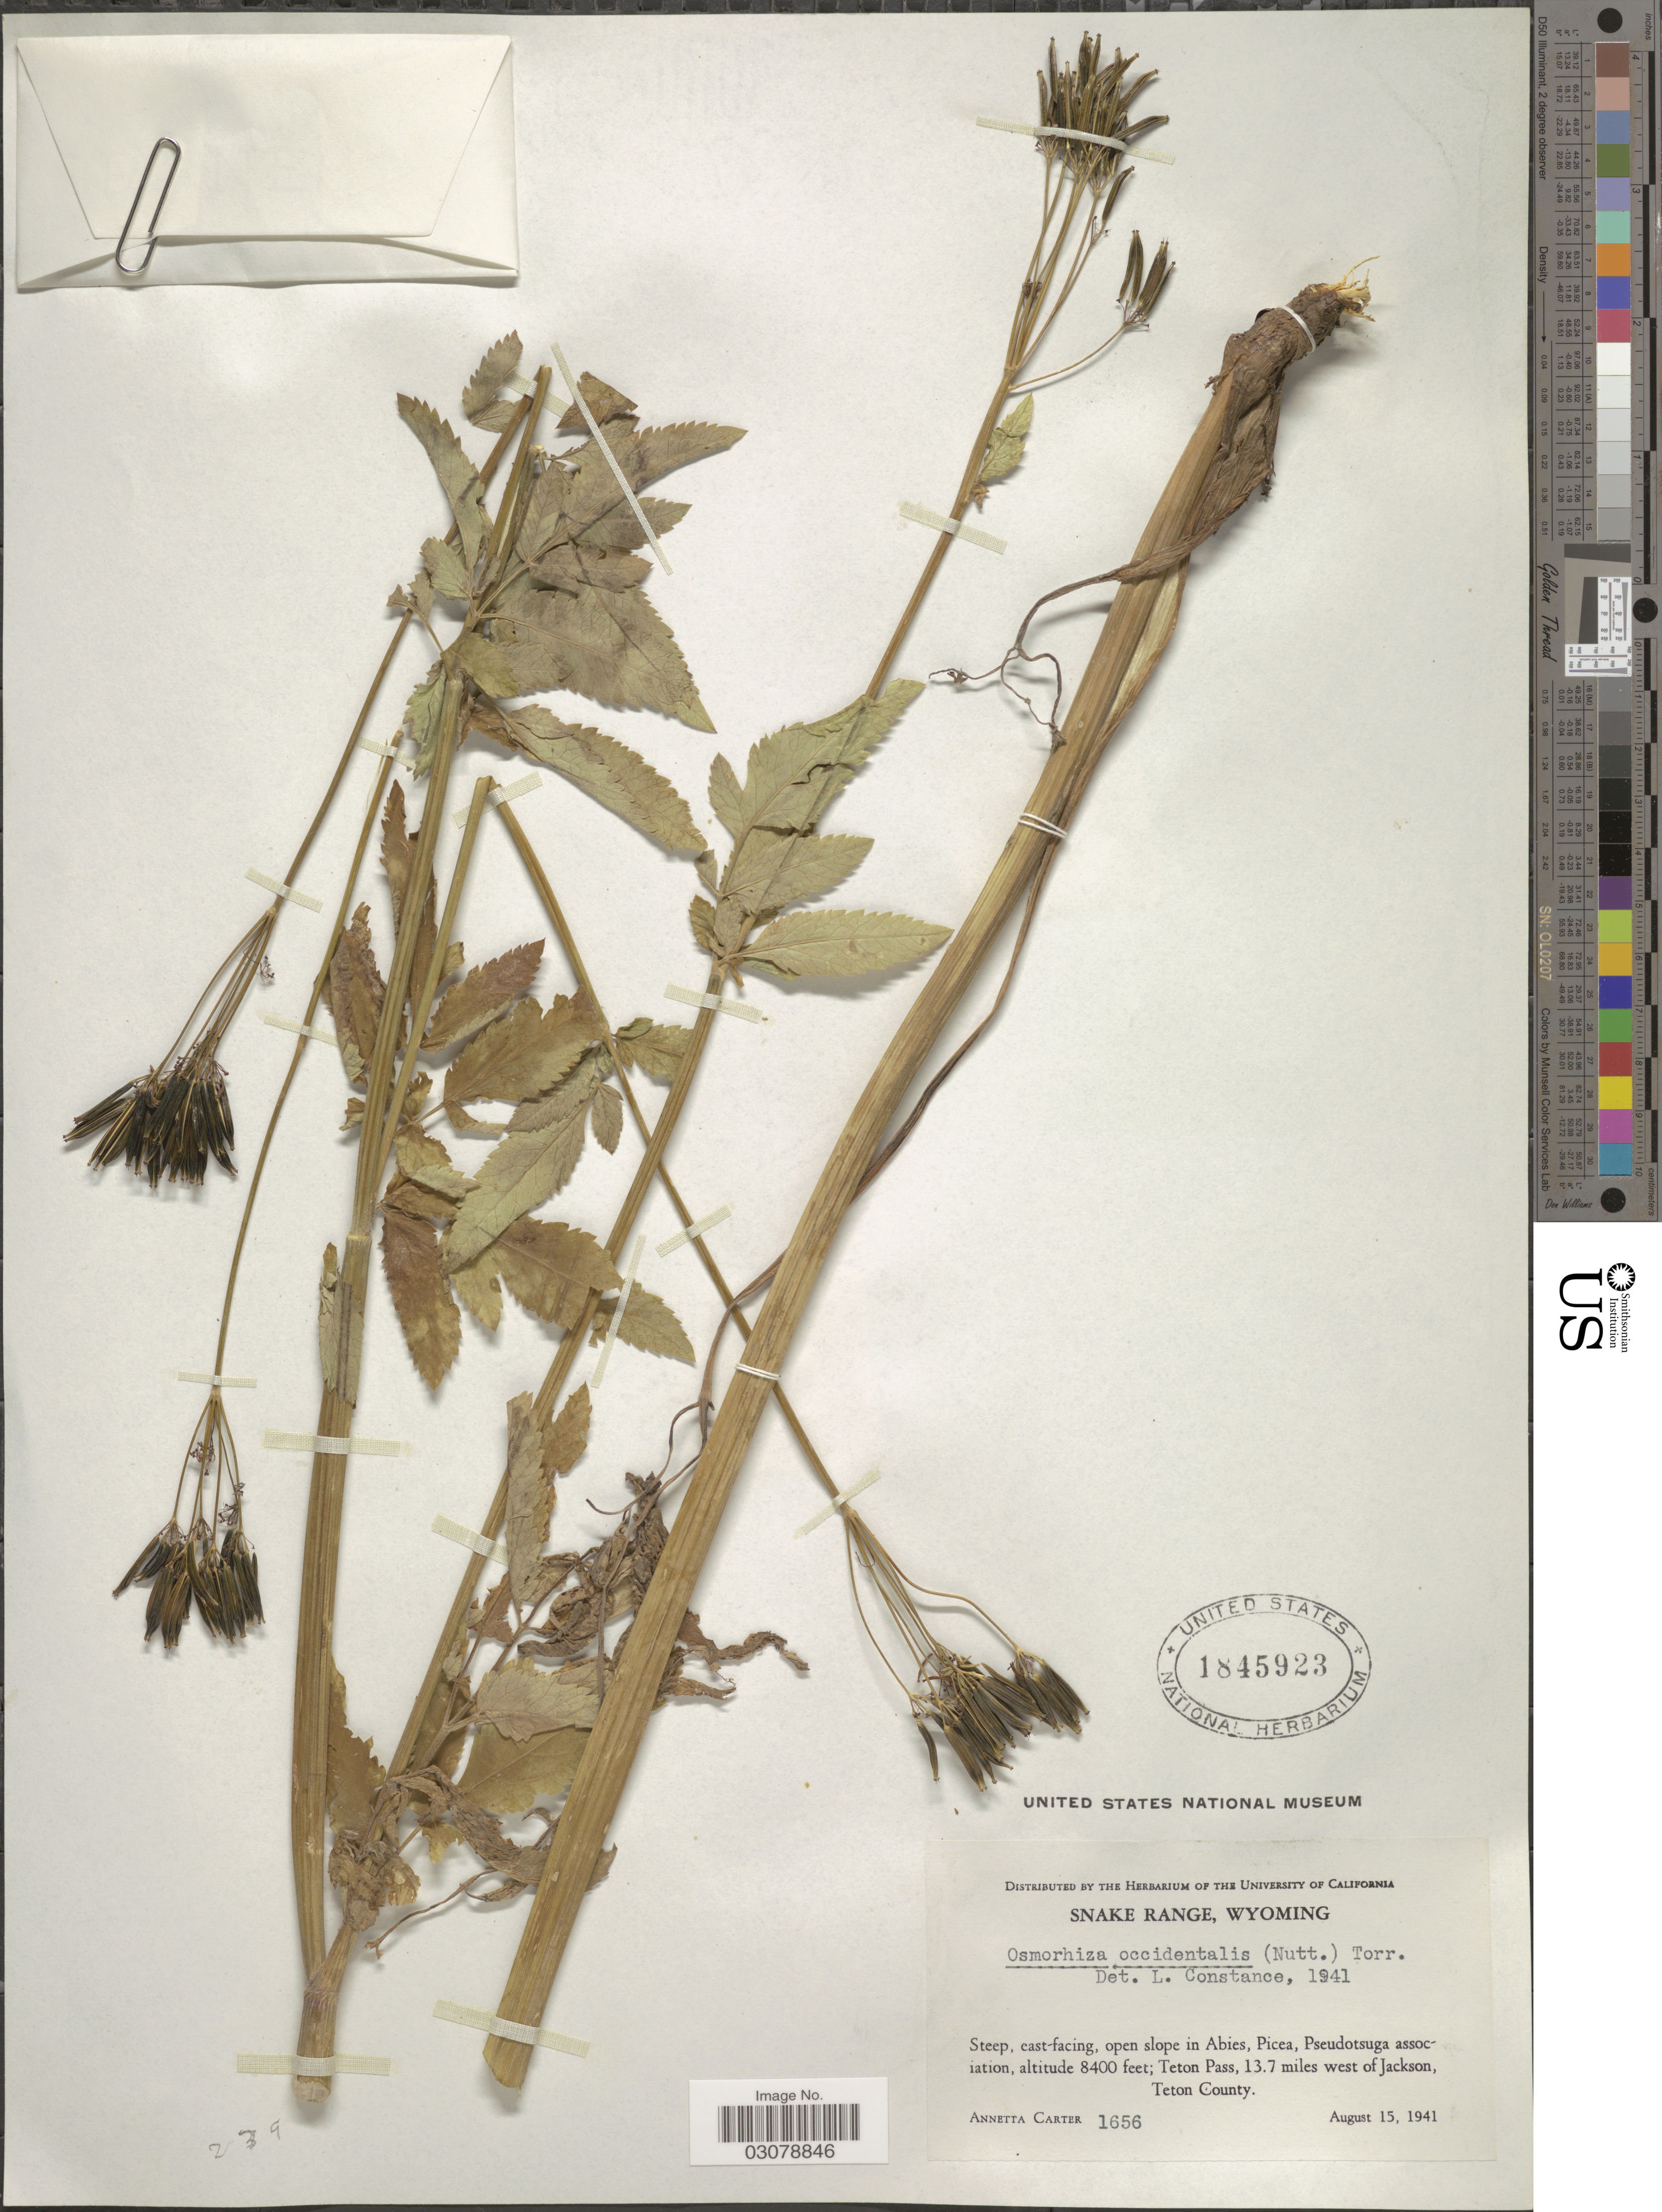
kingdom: Plantae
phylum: Tracheophyta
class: Magnoliopsida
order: Apiales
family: Apiaceae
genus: Osmorhiza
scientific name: Osmorhiza occidentalis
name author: (Nutt.) Torr.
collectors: A. Carter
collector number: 1656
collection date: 1941-08-15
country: United States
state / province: Wyoming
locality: Snake Range, Teton Pass, 13.7 miles west of Jackson, Teton County.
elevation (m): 2560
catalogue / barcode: US 1845923